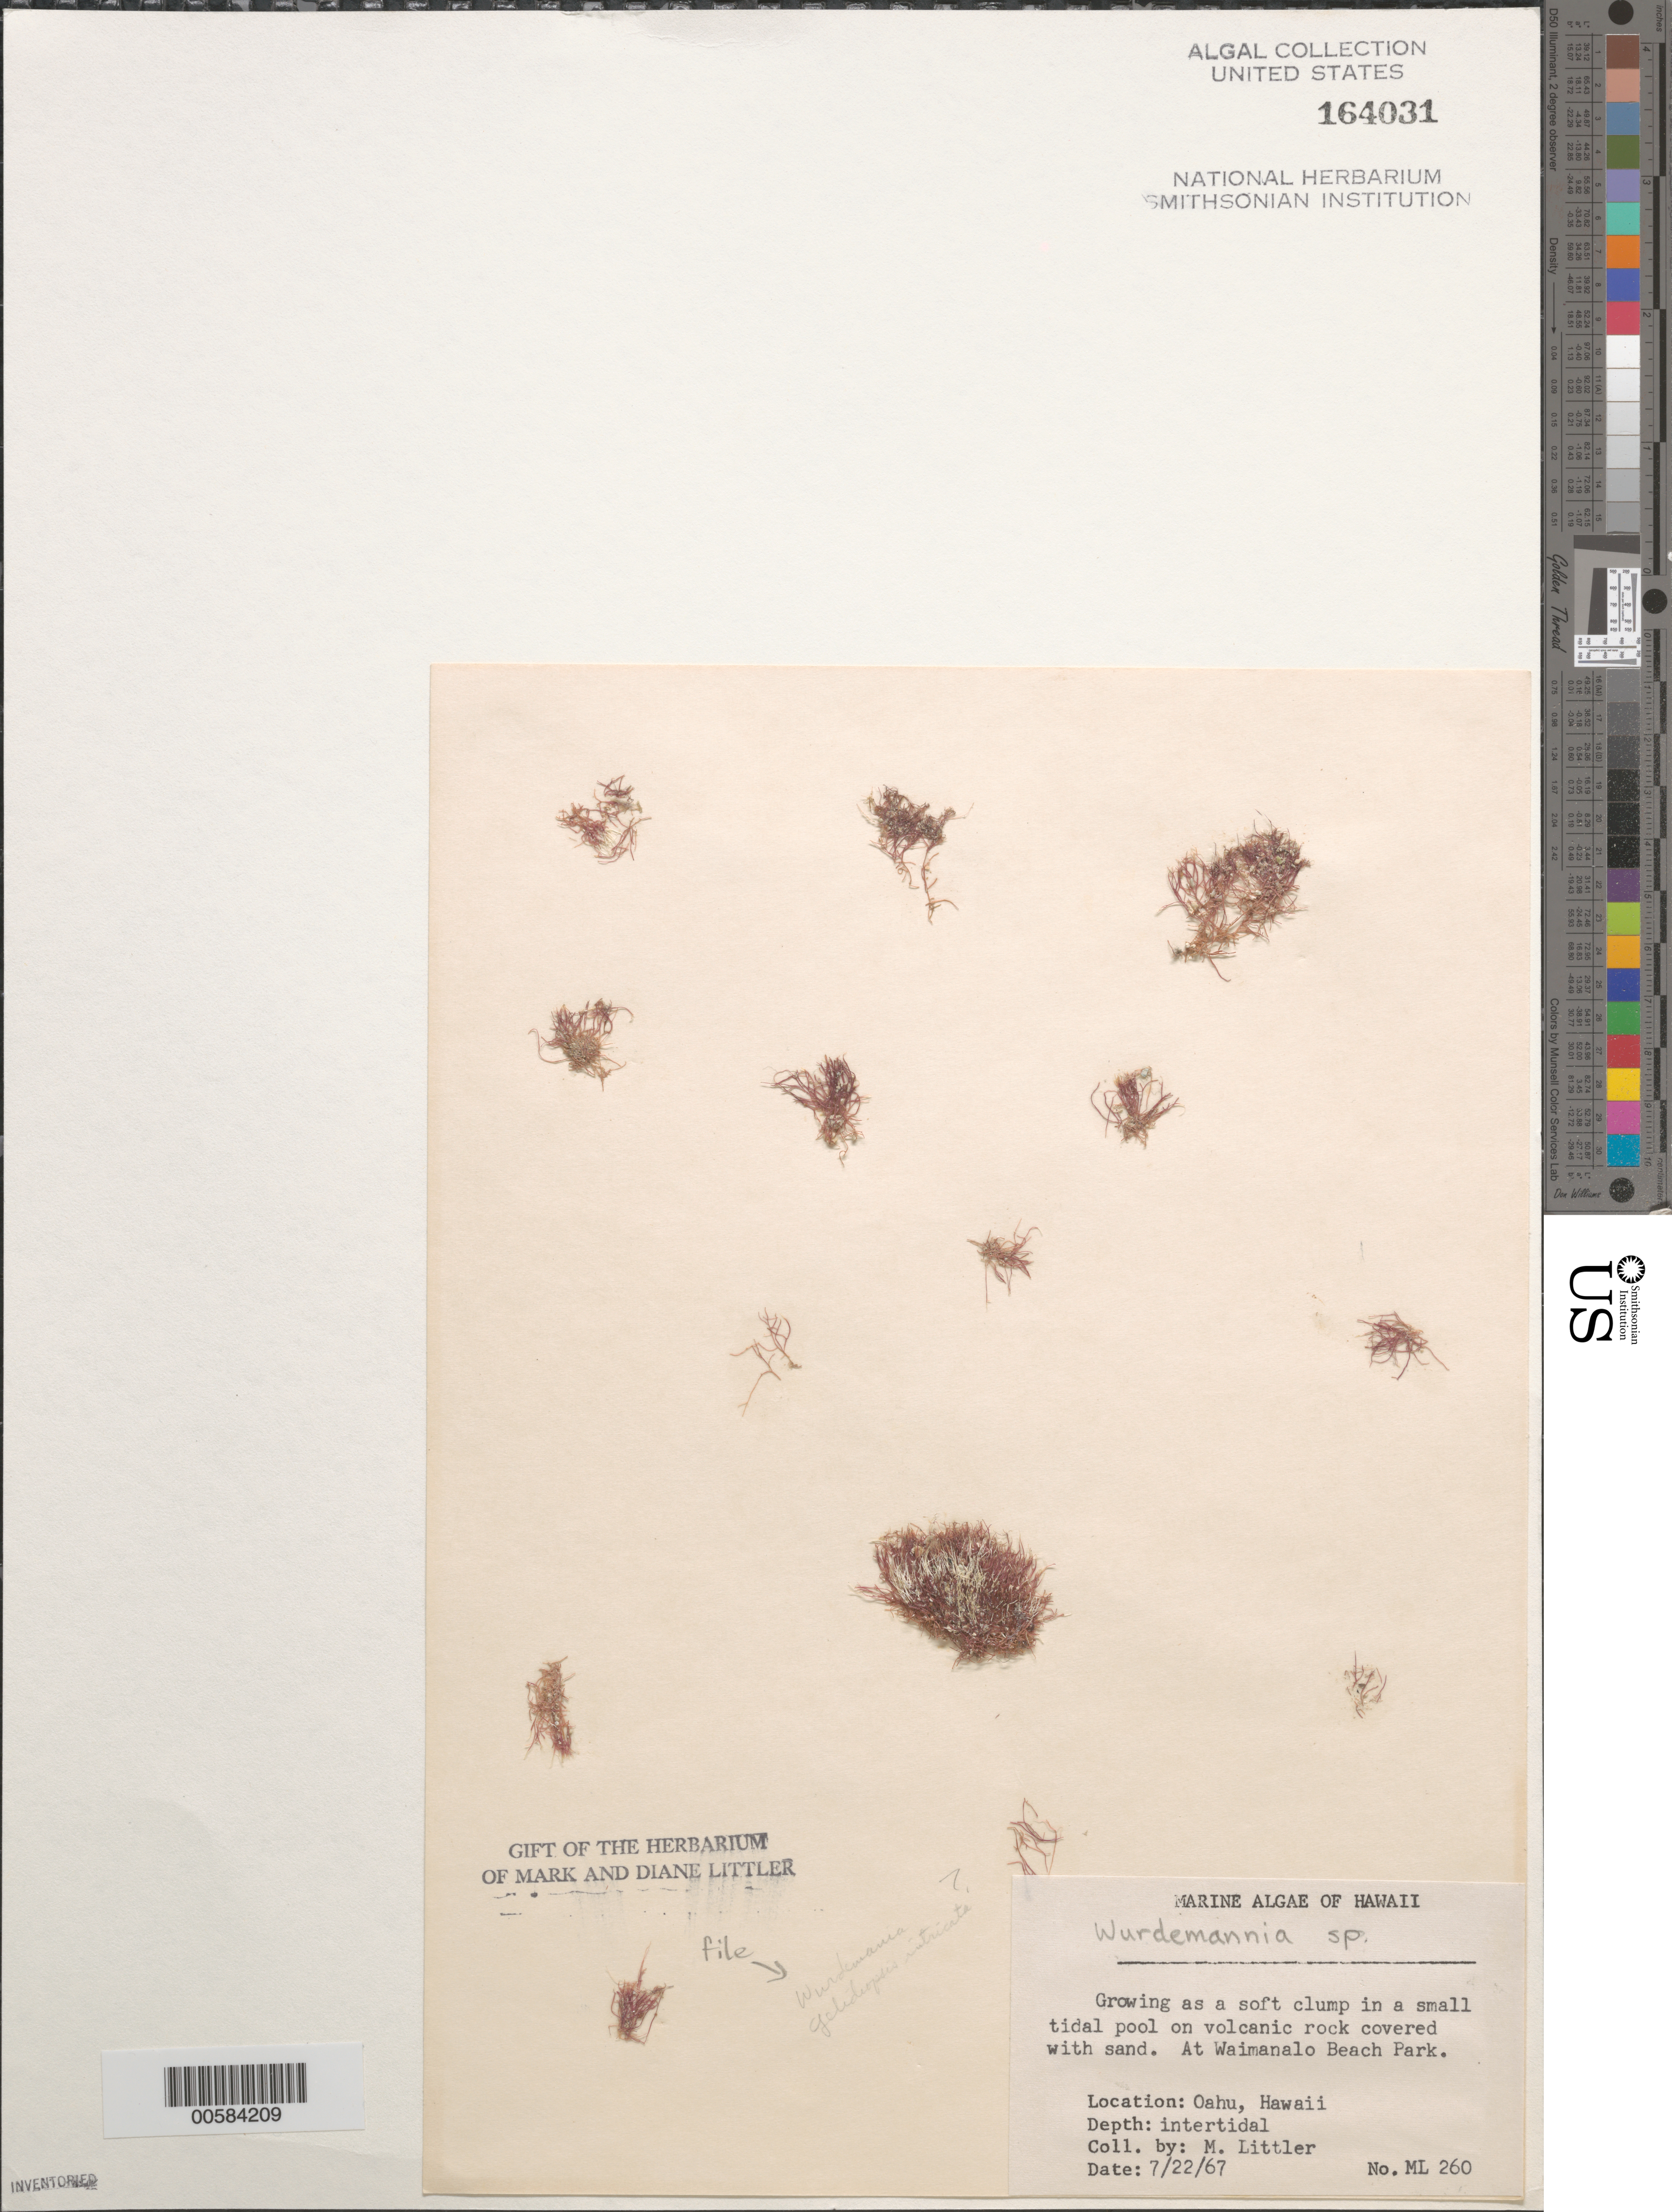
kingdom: Plantae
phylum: Rhodophyta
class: Florideophyceae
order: Gigartinales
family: Solieriaceae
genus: Wurdemannia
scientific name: Wurdemannia sp.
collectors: M. M. Littler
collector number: ML 260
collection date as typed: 22 Jul 1967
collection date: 1967-07-22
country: United States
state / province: Hawaii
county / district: Honolulu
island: Oahu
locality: Waimanalo Beach Park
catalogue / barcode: US 164031